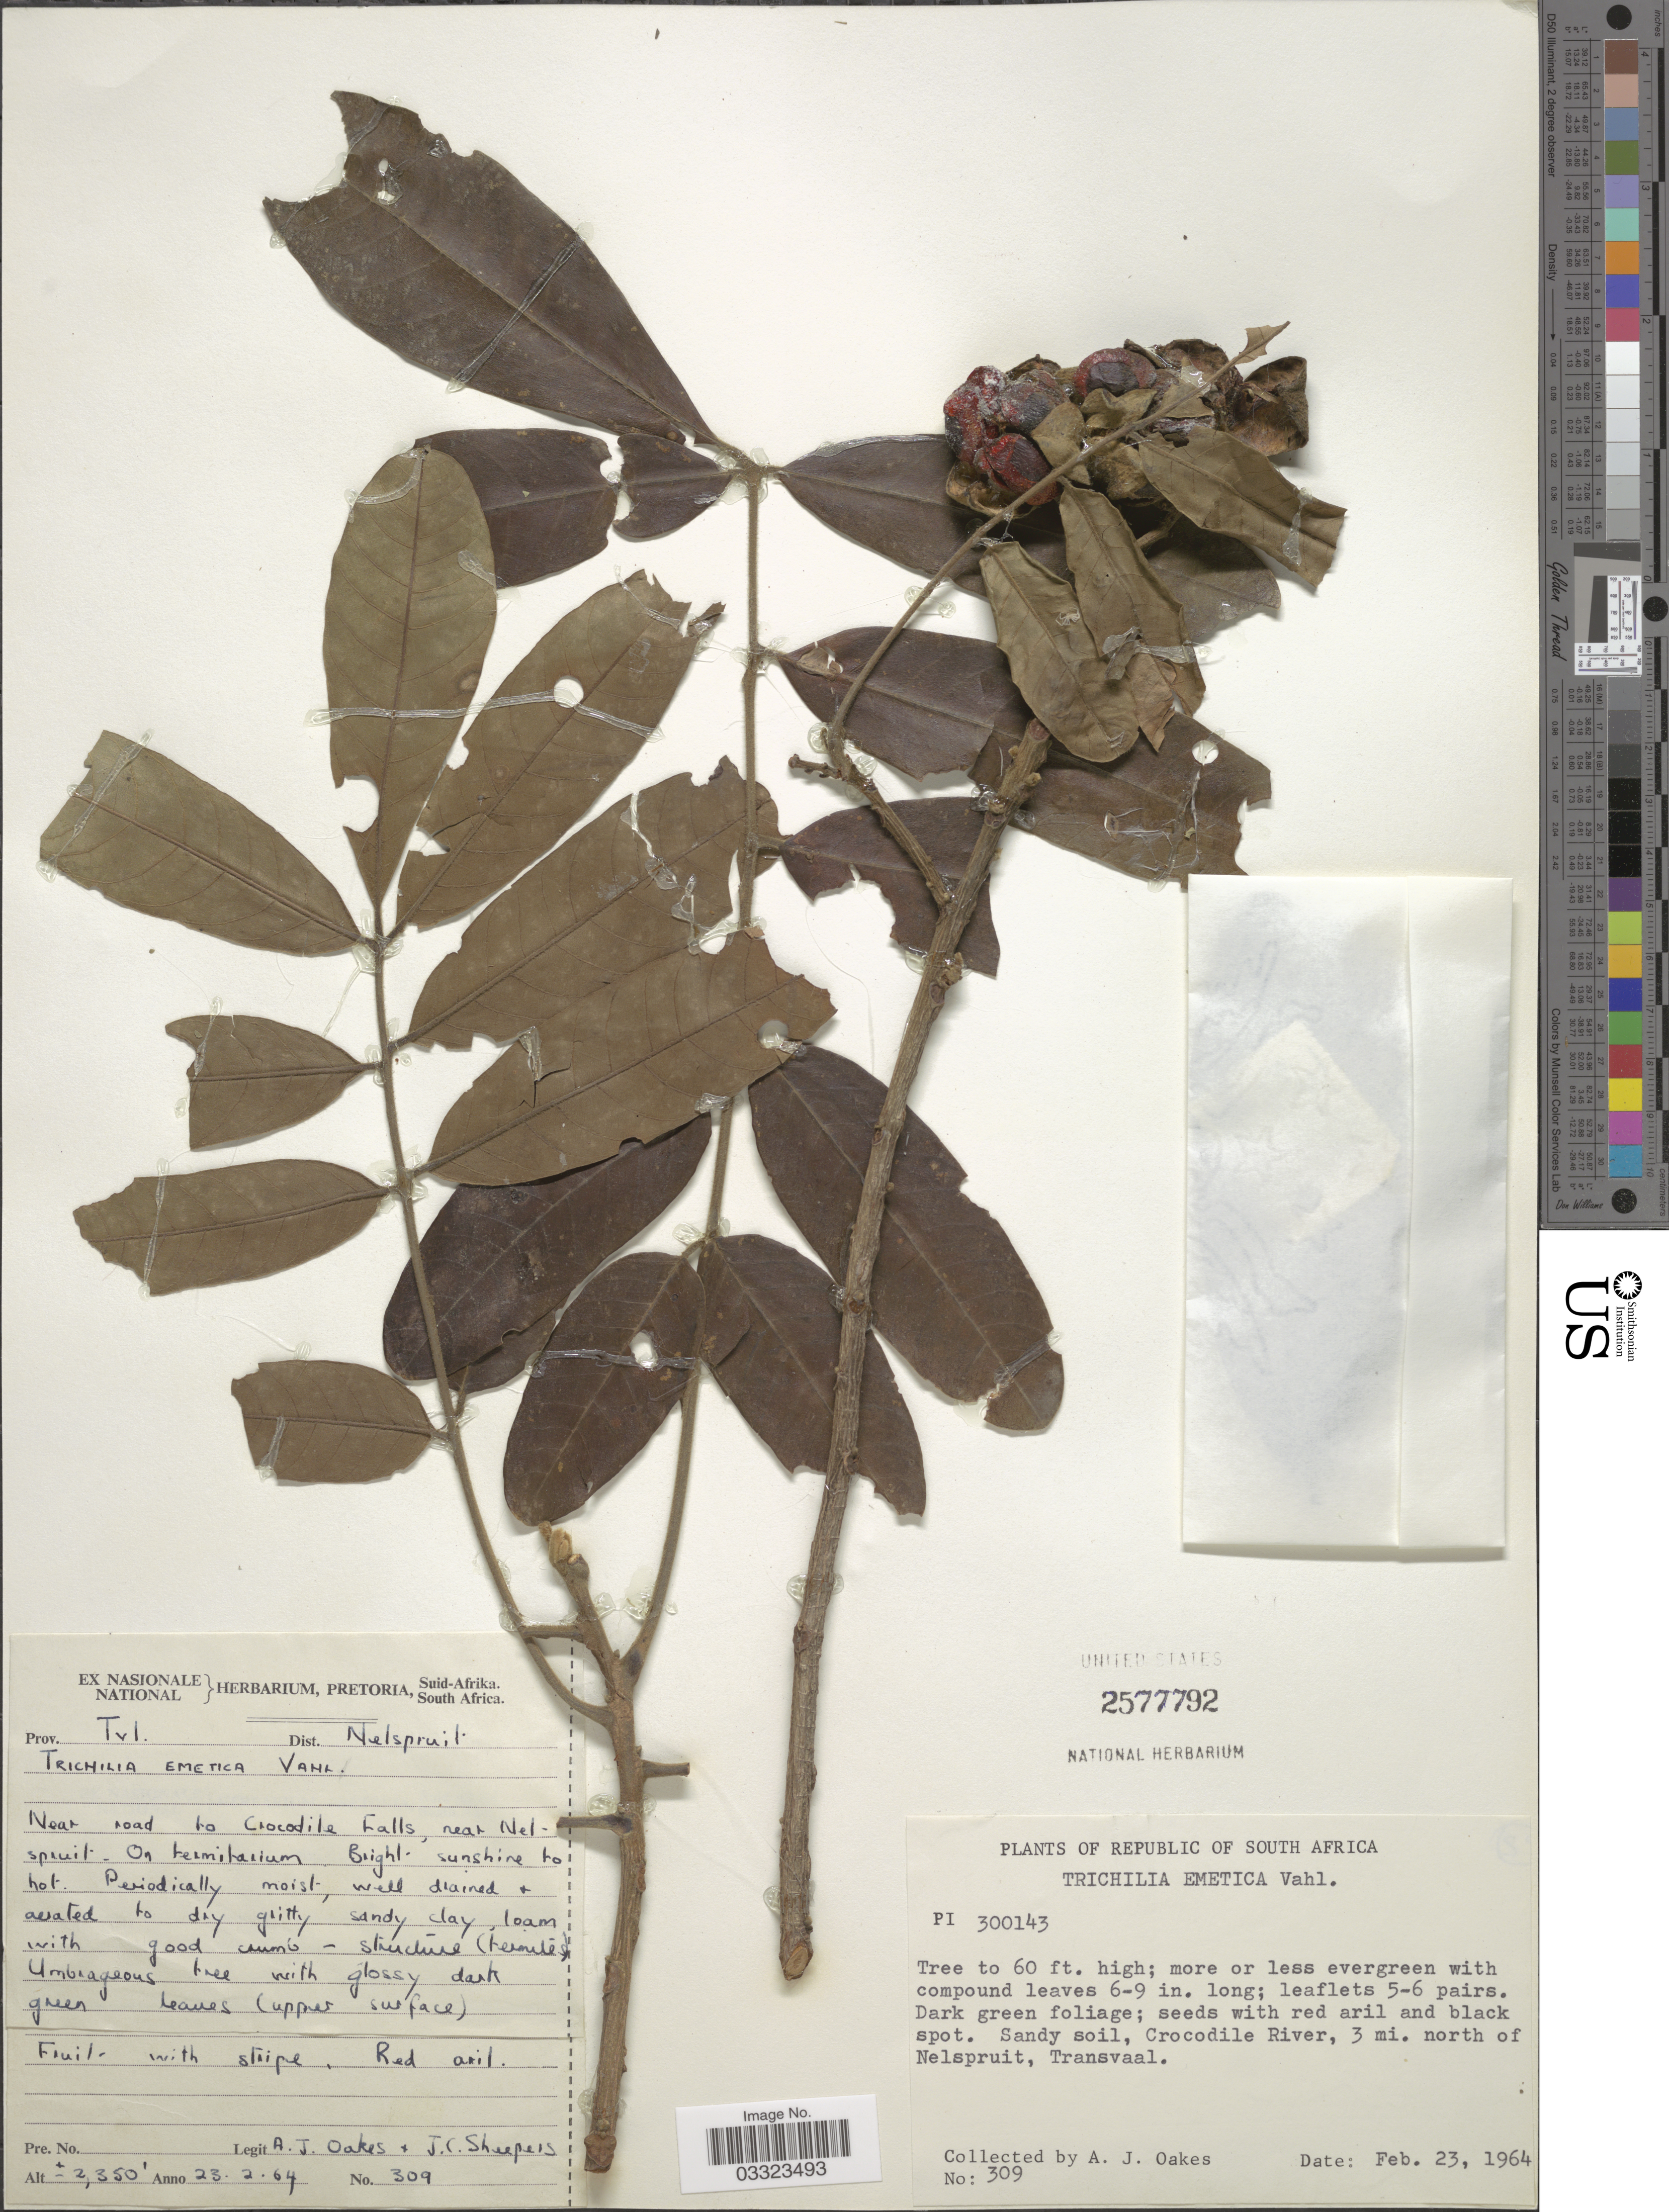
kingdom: Plantae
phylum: Tracheophyta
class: Magnoliopsida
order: Sapindales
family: Meliaceae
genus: Trichilia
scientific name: Trichilia emetica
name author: Vahl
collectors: A. Oakes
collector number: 309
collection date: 1964-02-23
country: South Africa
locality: Republic of South Africa. Prov. Tvl. Dist. Nelspruit. Near road to Crocodile Falls, near Nelspruit. 3 mi. north of Nelspruit.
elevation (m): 716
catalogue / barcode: US 2577792